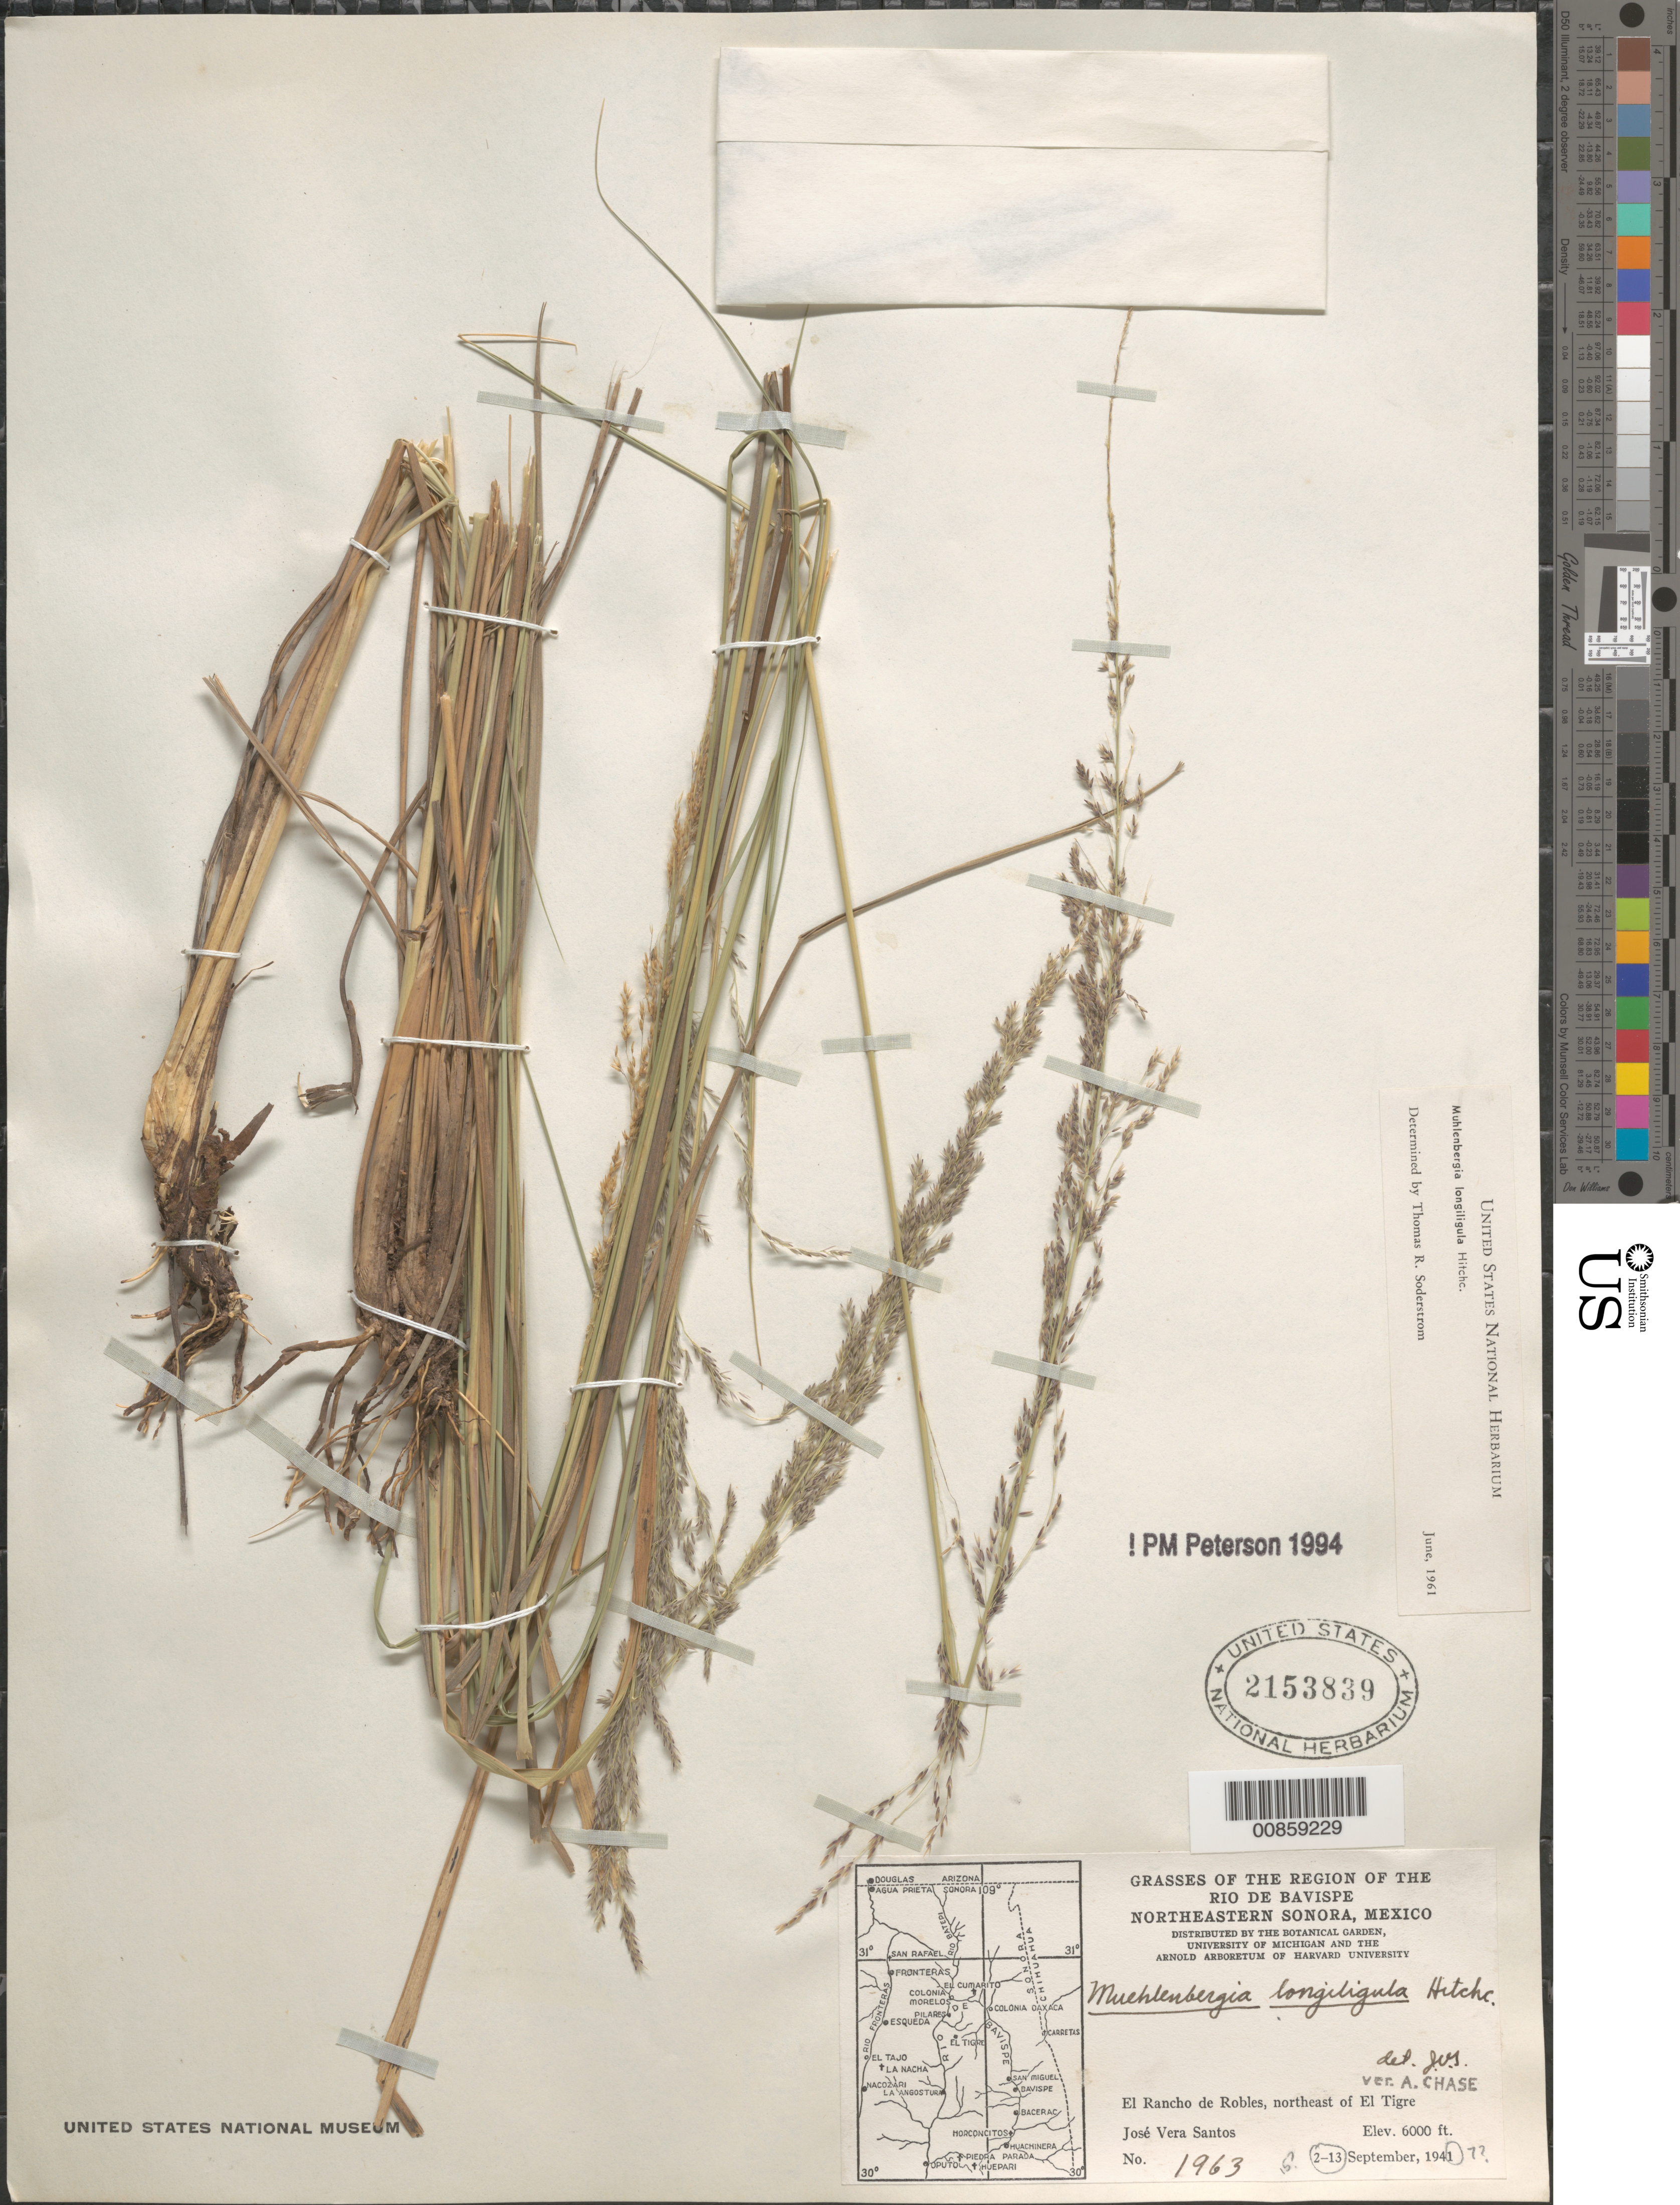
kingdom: Plantae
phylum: Tracheophyta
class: Liliopsida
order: Poales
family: Poaceae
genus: Muhlenbergia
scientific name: Muhlenbergia longiligula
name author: Hitchc.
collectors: J. Vera Santos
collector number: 1963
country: Mexico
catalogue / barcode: US 2153839